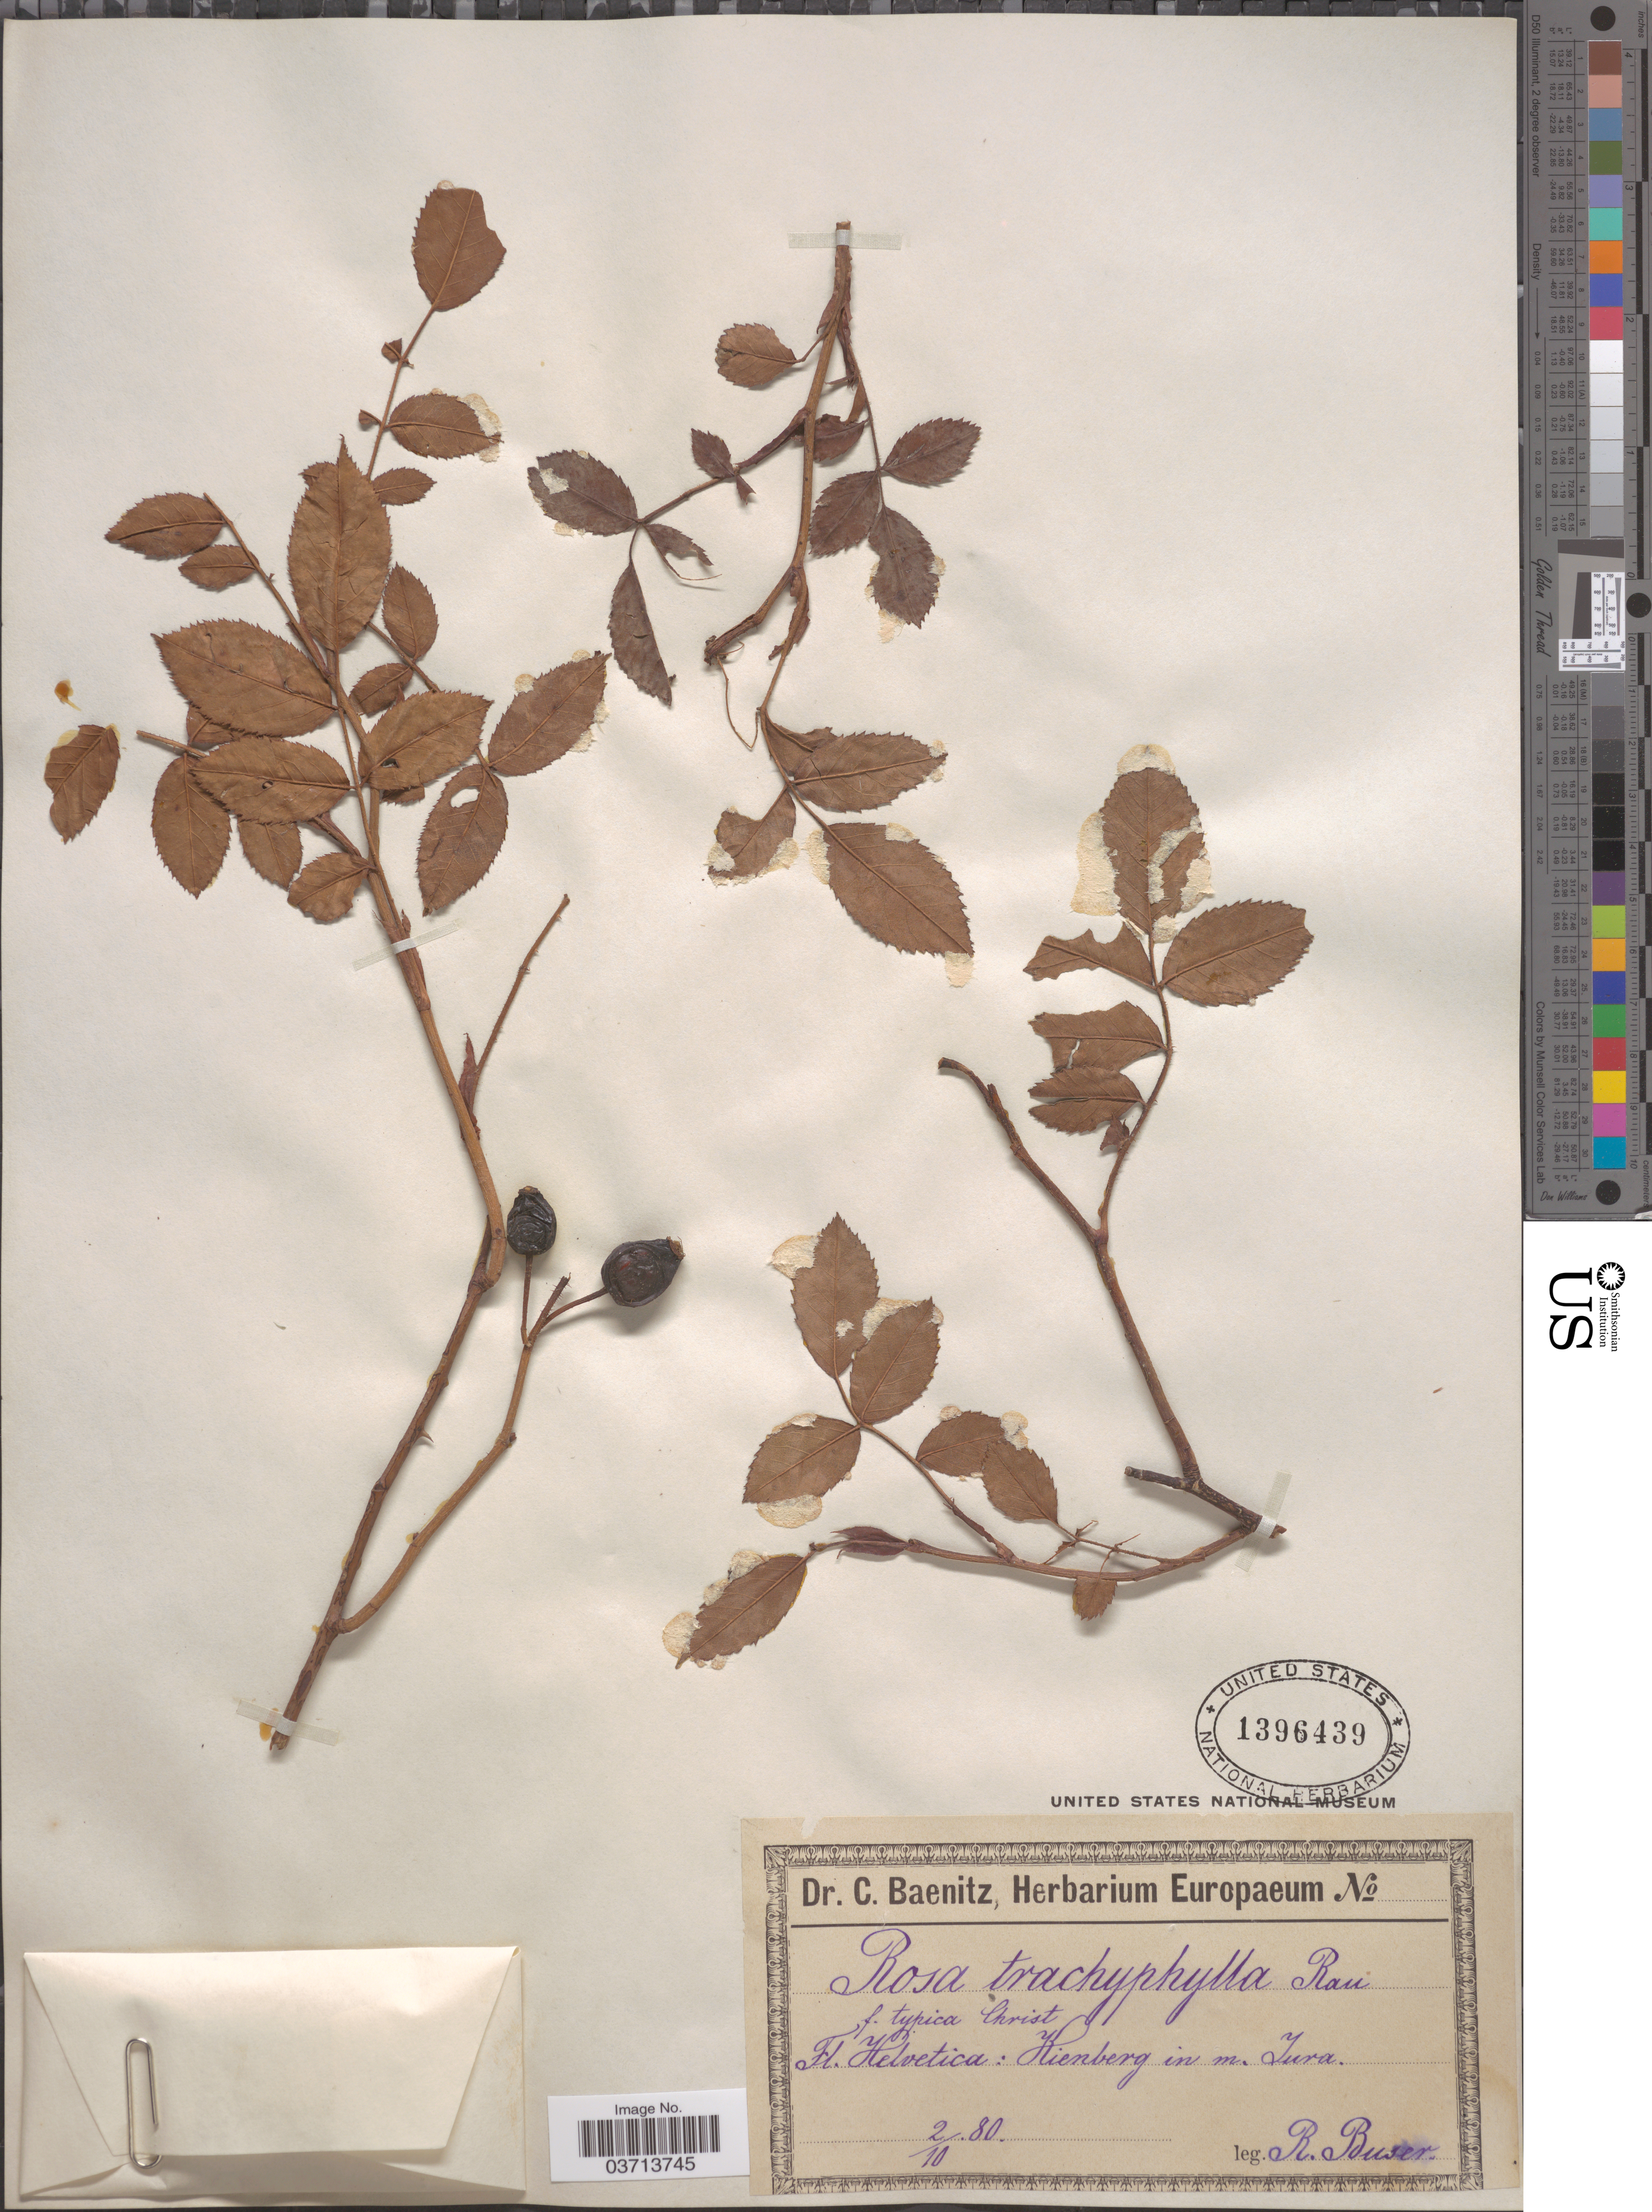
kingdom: Plantae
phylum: Tracheophyta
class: Magnoliopsida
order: Rosales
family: Rosaceae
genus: Rosa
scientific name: Rosa trachyphylla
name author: M.A. Rau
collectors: R. Buser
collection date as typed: Transcribed d/m/y: 2/10/80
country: Switzerland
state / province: Jura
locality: Helvetica: Hienberg in m. Jura.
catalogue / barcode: US 1396439